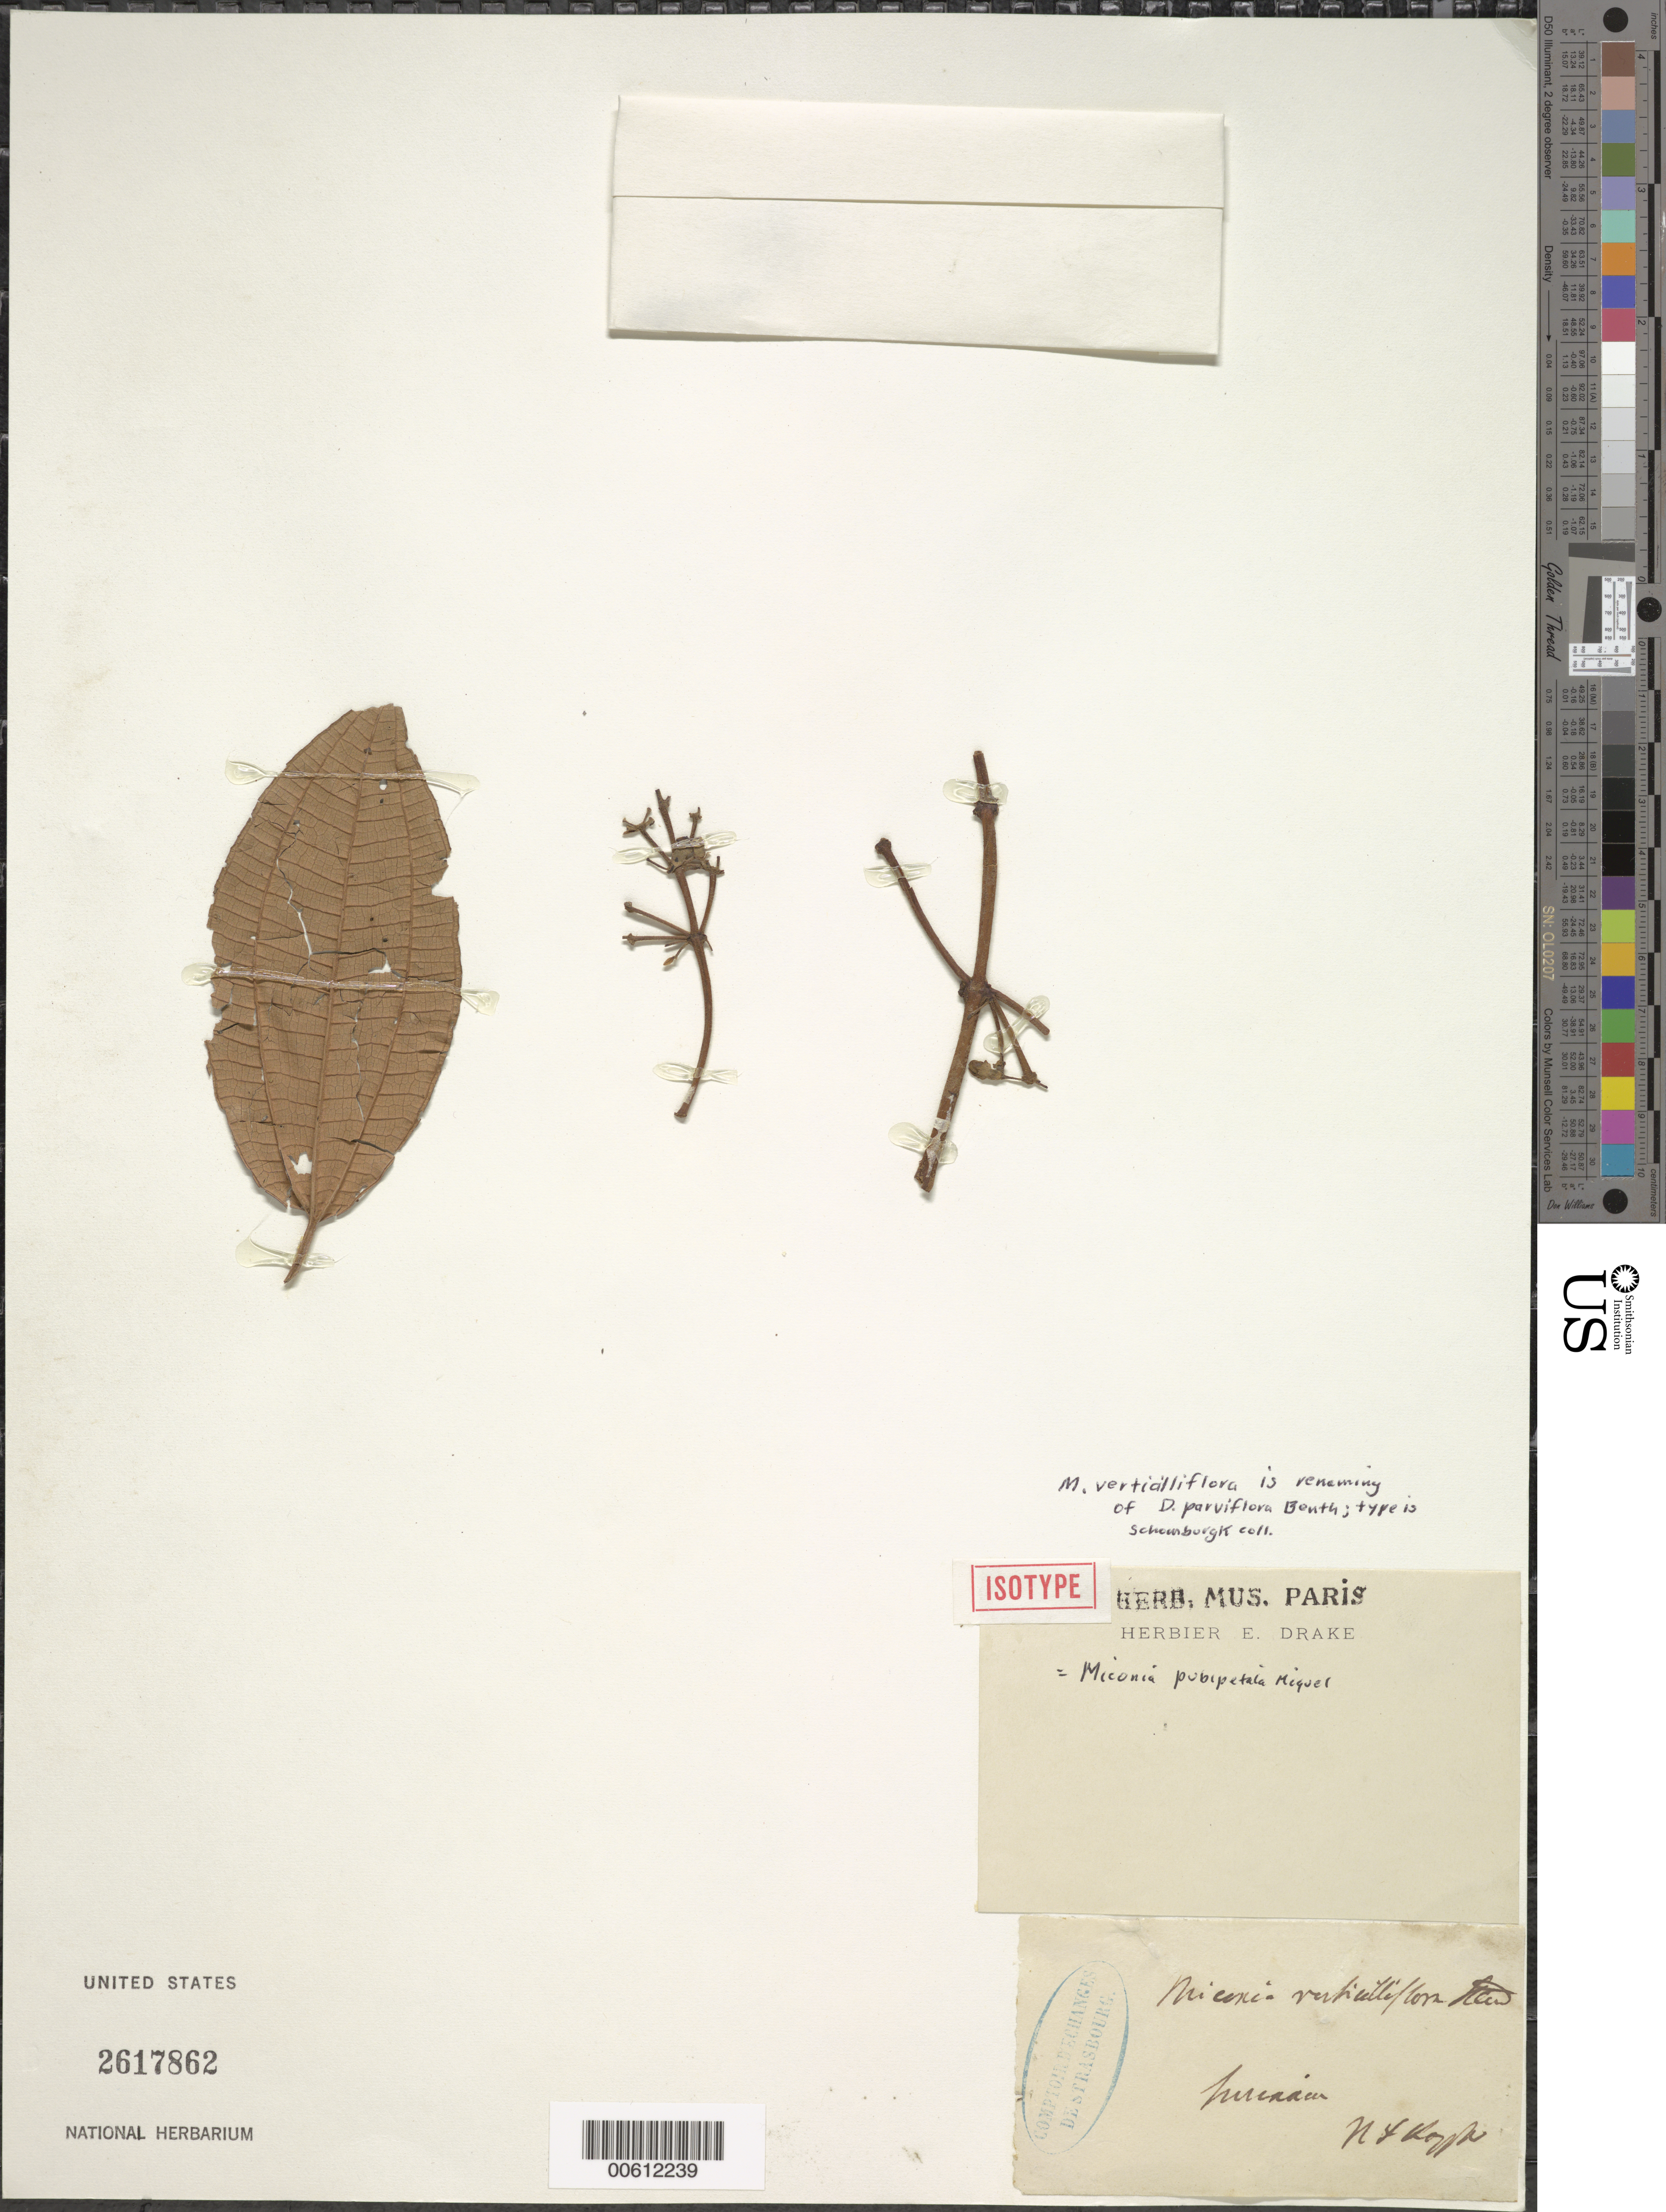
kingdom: Plantae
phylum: Tracheophyta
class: Magnoliopsida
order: Myrtales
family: Melastomataceae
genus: Miconia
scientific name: Miconia pubipetala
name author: Miq.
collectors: N. Ropk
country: Suriname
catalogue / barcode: US 2617862